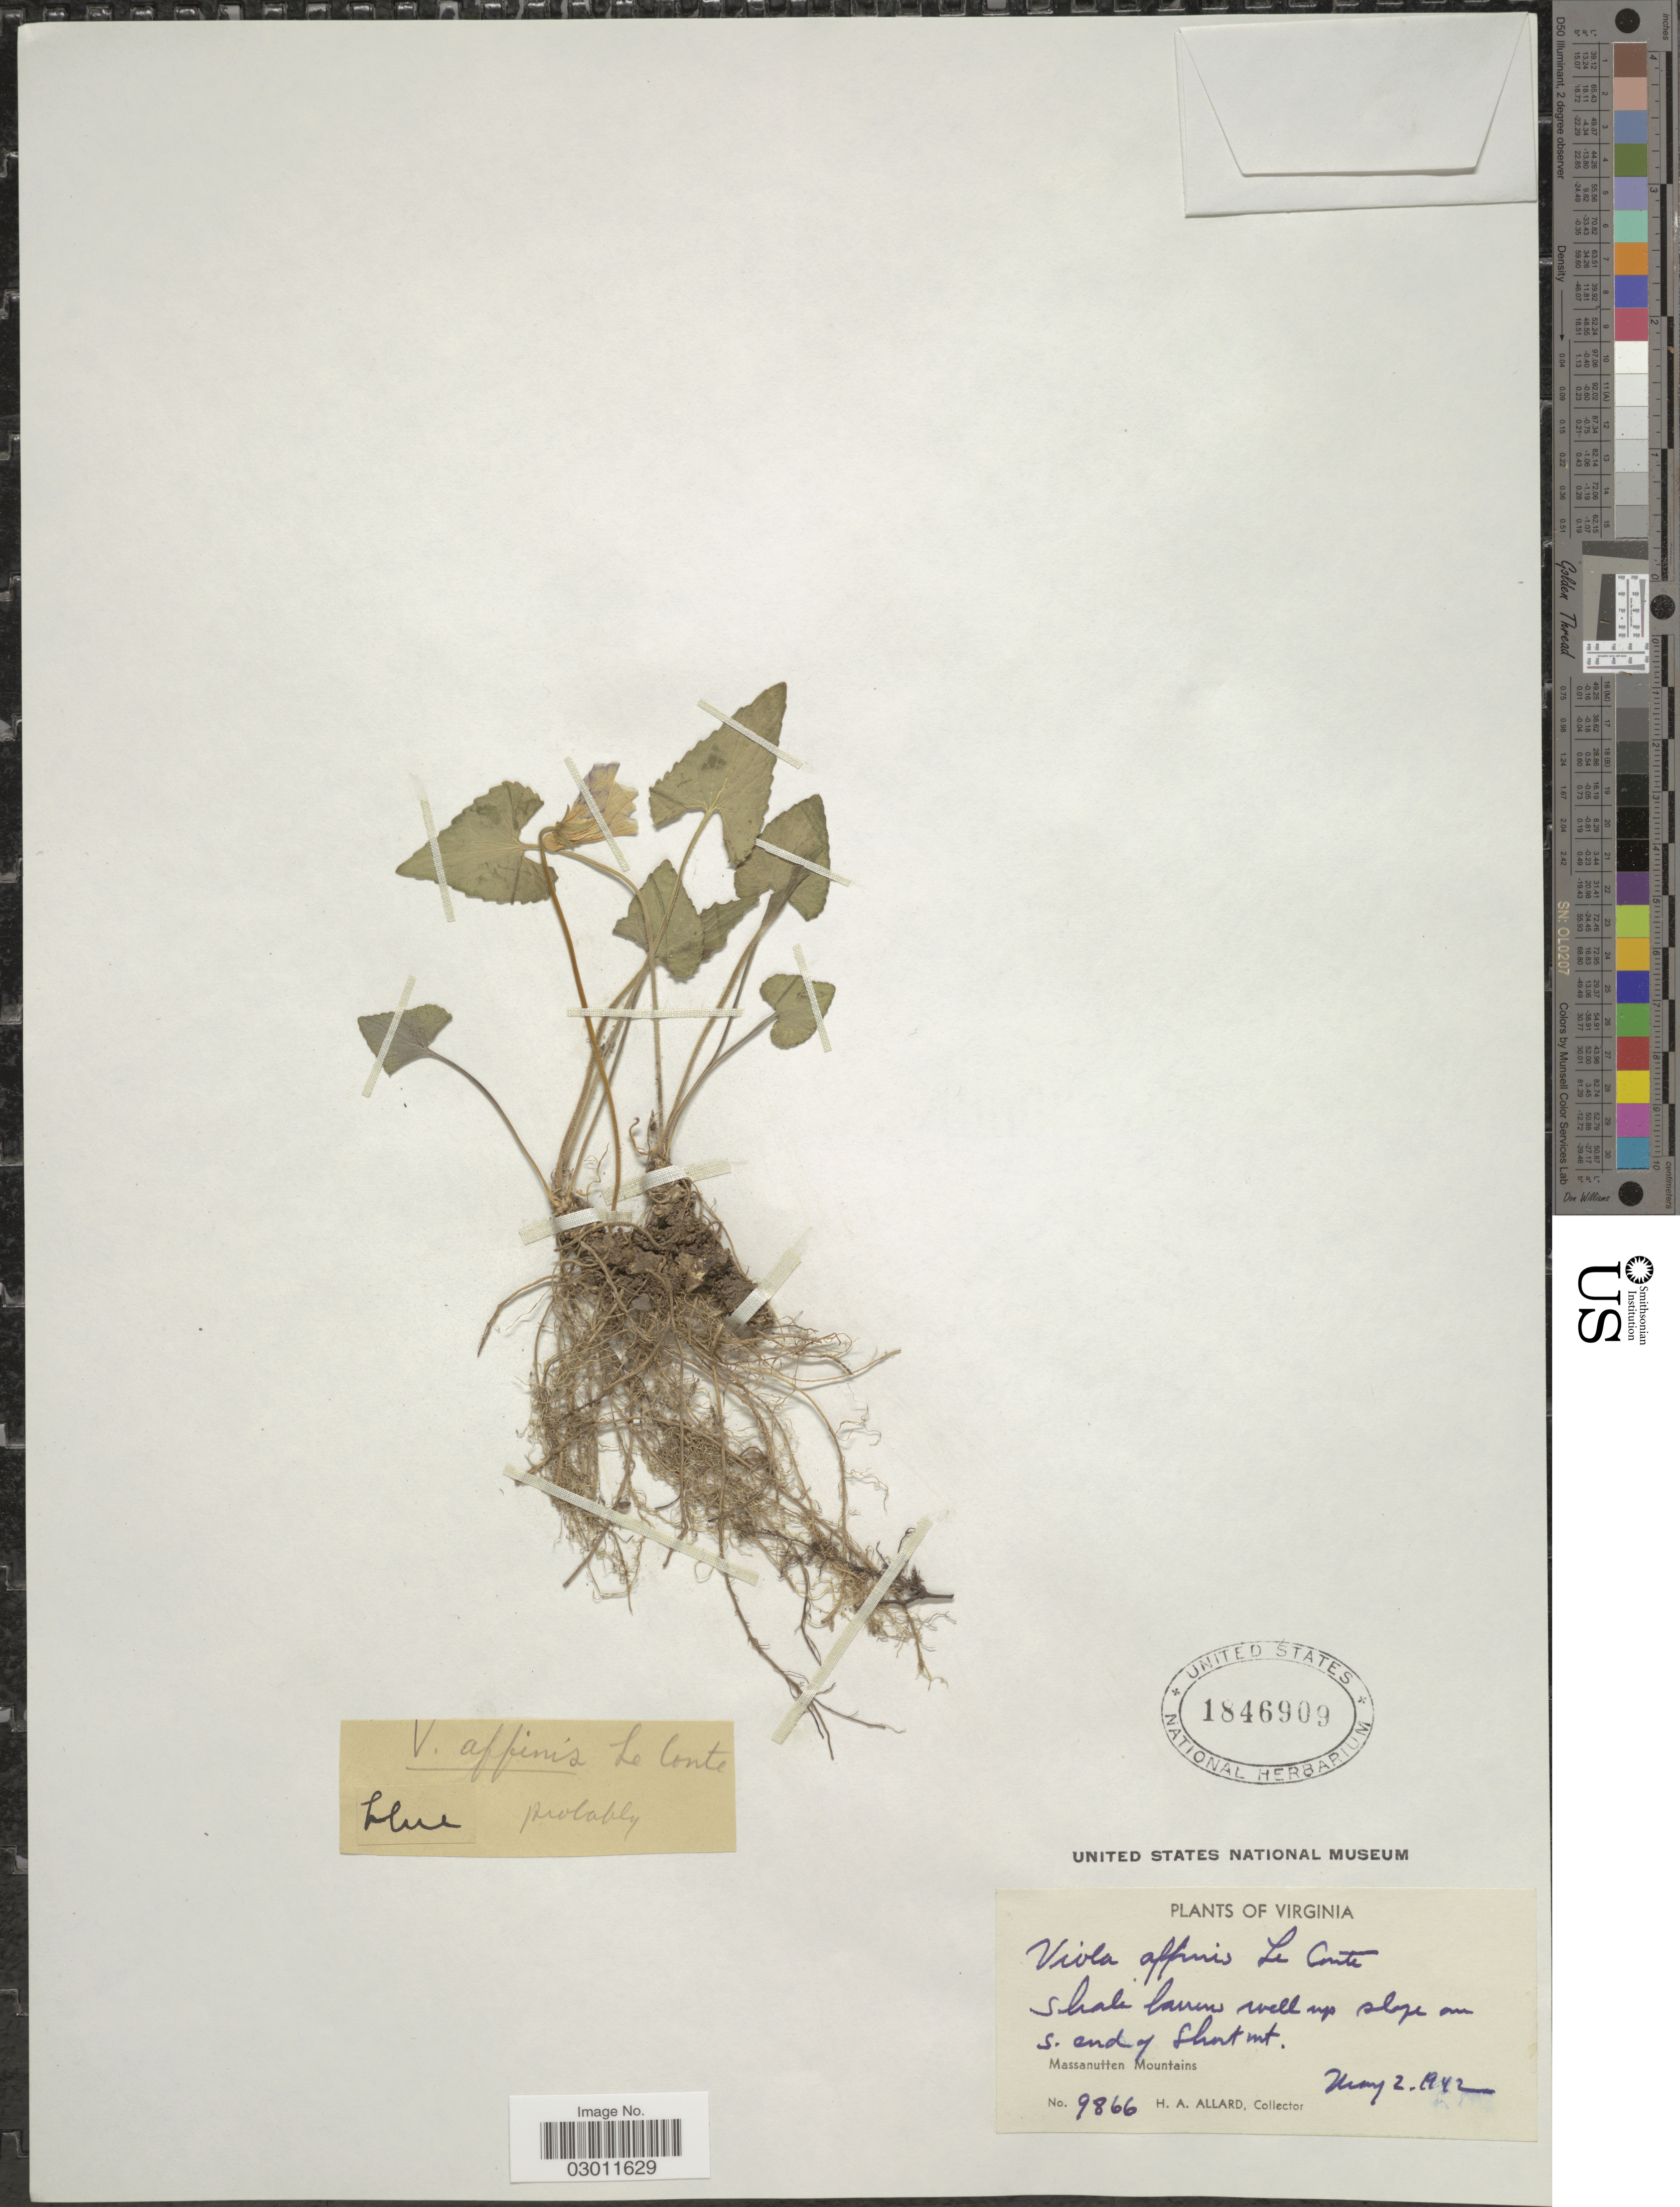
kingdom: Plantae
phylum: Tracheophyta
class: Magnoliopsida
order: Malpighiales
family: Violaceae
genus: Viola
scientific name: Viola affinis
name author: LeConte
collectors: H. A. Allard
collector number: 9866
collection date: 1942-05-02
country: United States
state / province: Virginia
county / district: Shenandoah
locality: Shale barren well up slope on S. end of Short mt., Massanutten Mountains.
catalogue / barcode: US 1846909